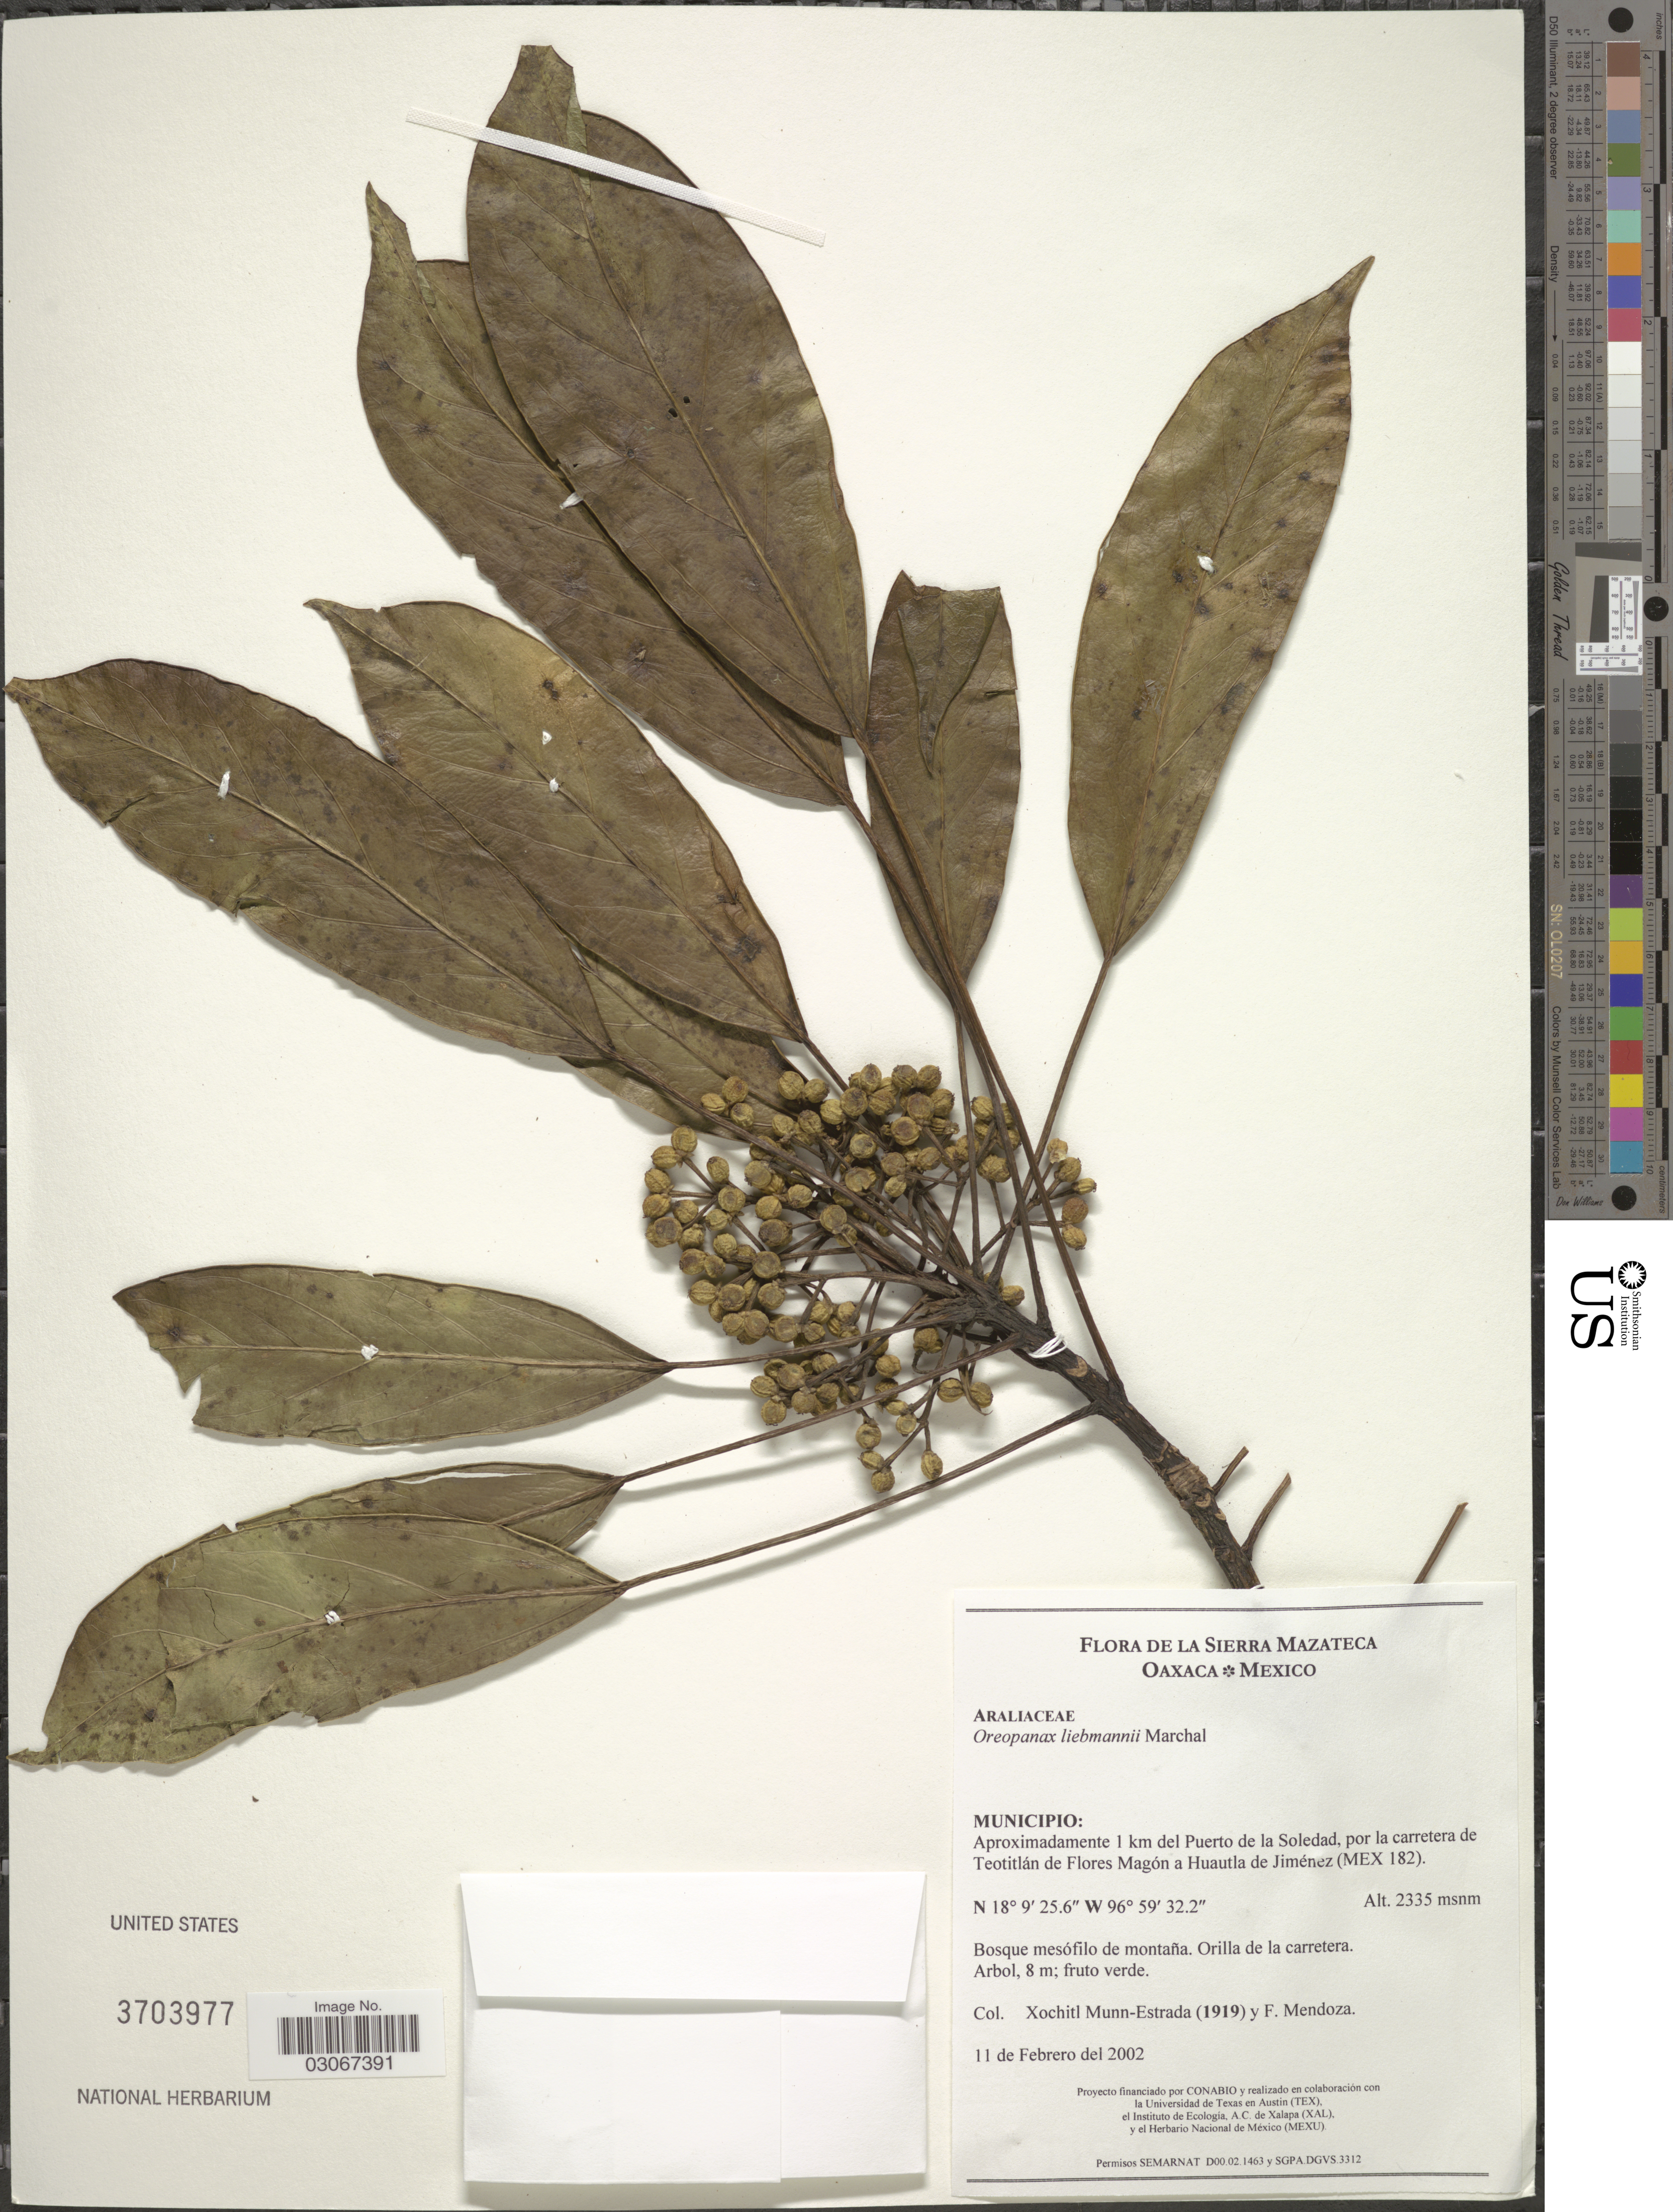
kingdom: Plantae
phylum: Tracheophyta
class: Magnoliopsida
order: Apiales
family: Araliaceae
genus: Oreopanax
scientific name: Oreopanax liebmannii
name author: Marchal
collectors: X. Munn-Estrada & F. Mendoza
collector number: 1919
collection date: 2002-02-11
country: Mexico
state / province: Oaxaca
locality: De La Sierra Mazateca, Aproximadamente 1 km del Puerto de la Soledad, por la carretera de Teotitlán de Flores Magón a Huautla de Jiménez (MEX 182).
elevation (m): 2335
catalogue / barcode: US 3703977